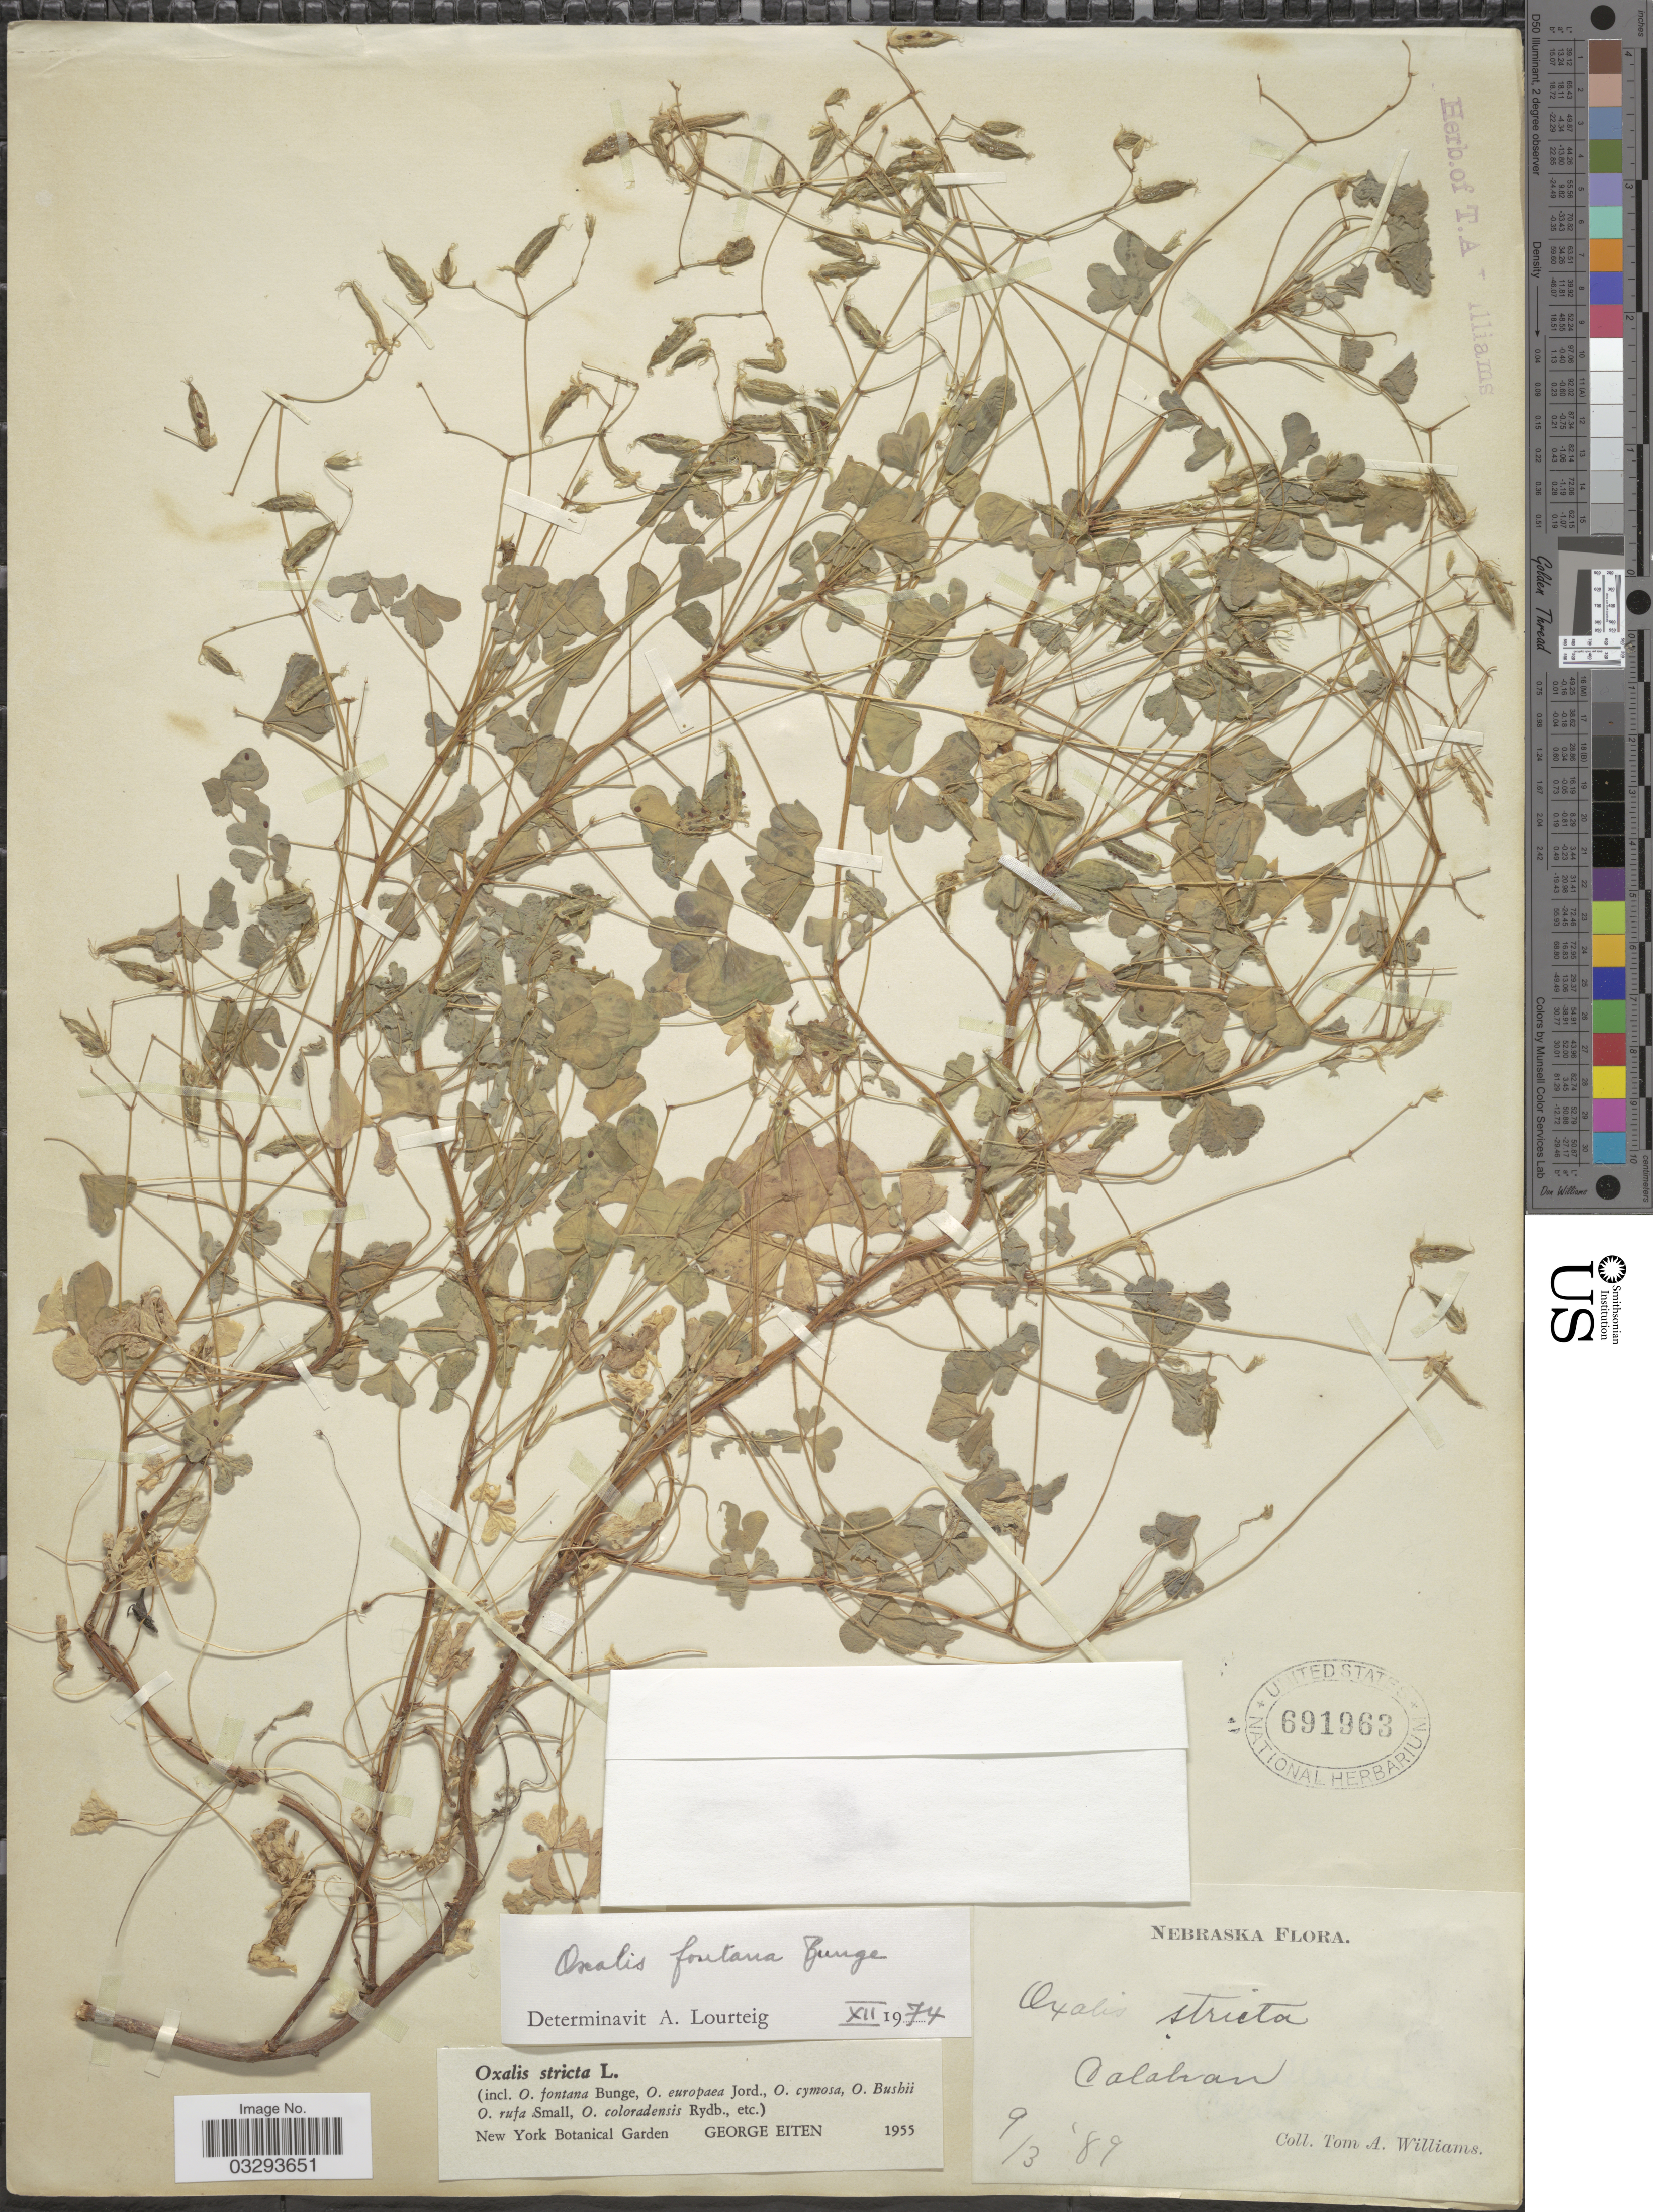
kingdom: Plantae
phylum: Tracheophyta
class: Magnoliopsida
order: Oxalidales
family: Oxalidaceae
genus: Oxalis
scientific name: Oxalis fontana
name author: Bunge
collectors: T. Williams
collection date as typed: Transcribed d/m/y: 3/9/89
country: United States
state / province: Nebraska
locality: Calahan.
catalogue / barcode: US 691963